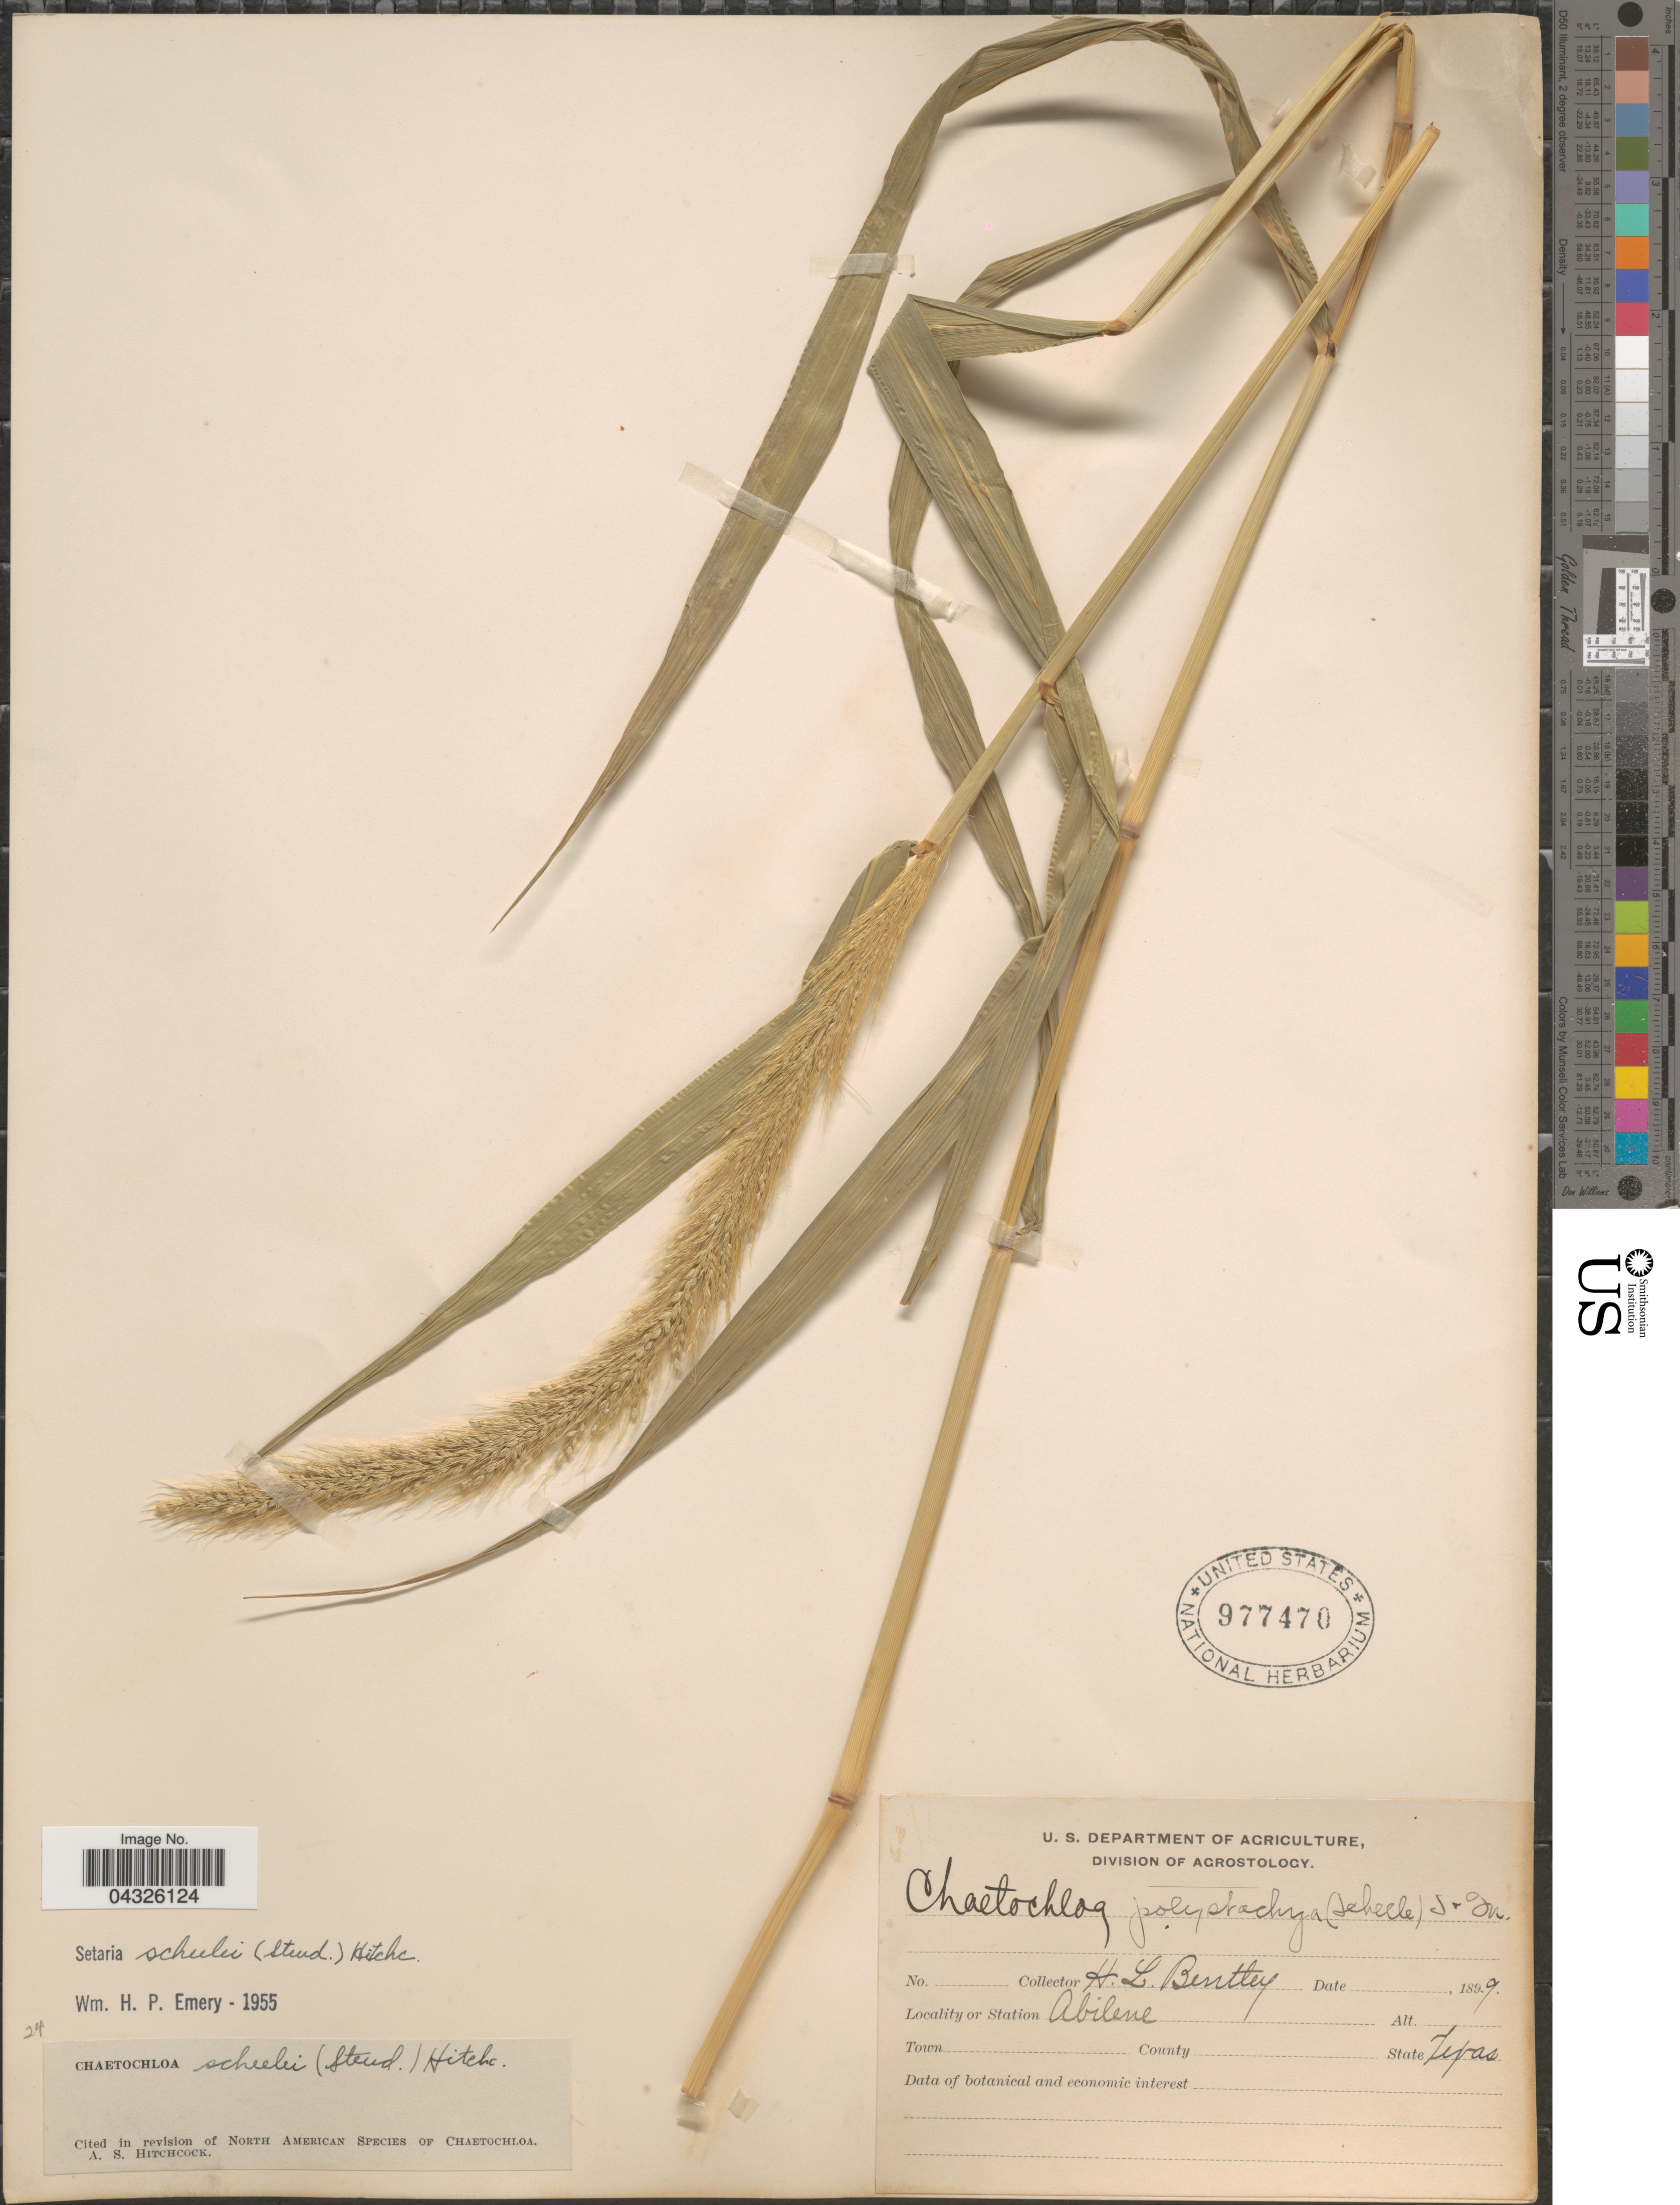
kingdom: Plantae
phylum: Tracheophyta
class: Liliopsida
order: Poales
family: Poaceae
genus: Setaria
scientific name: Setaria scheelei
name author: (Steud.) Hitchc.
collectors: H. Bentley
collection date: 1899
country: United States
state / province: Texas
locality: Station Abilene.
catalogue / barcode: US 977470